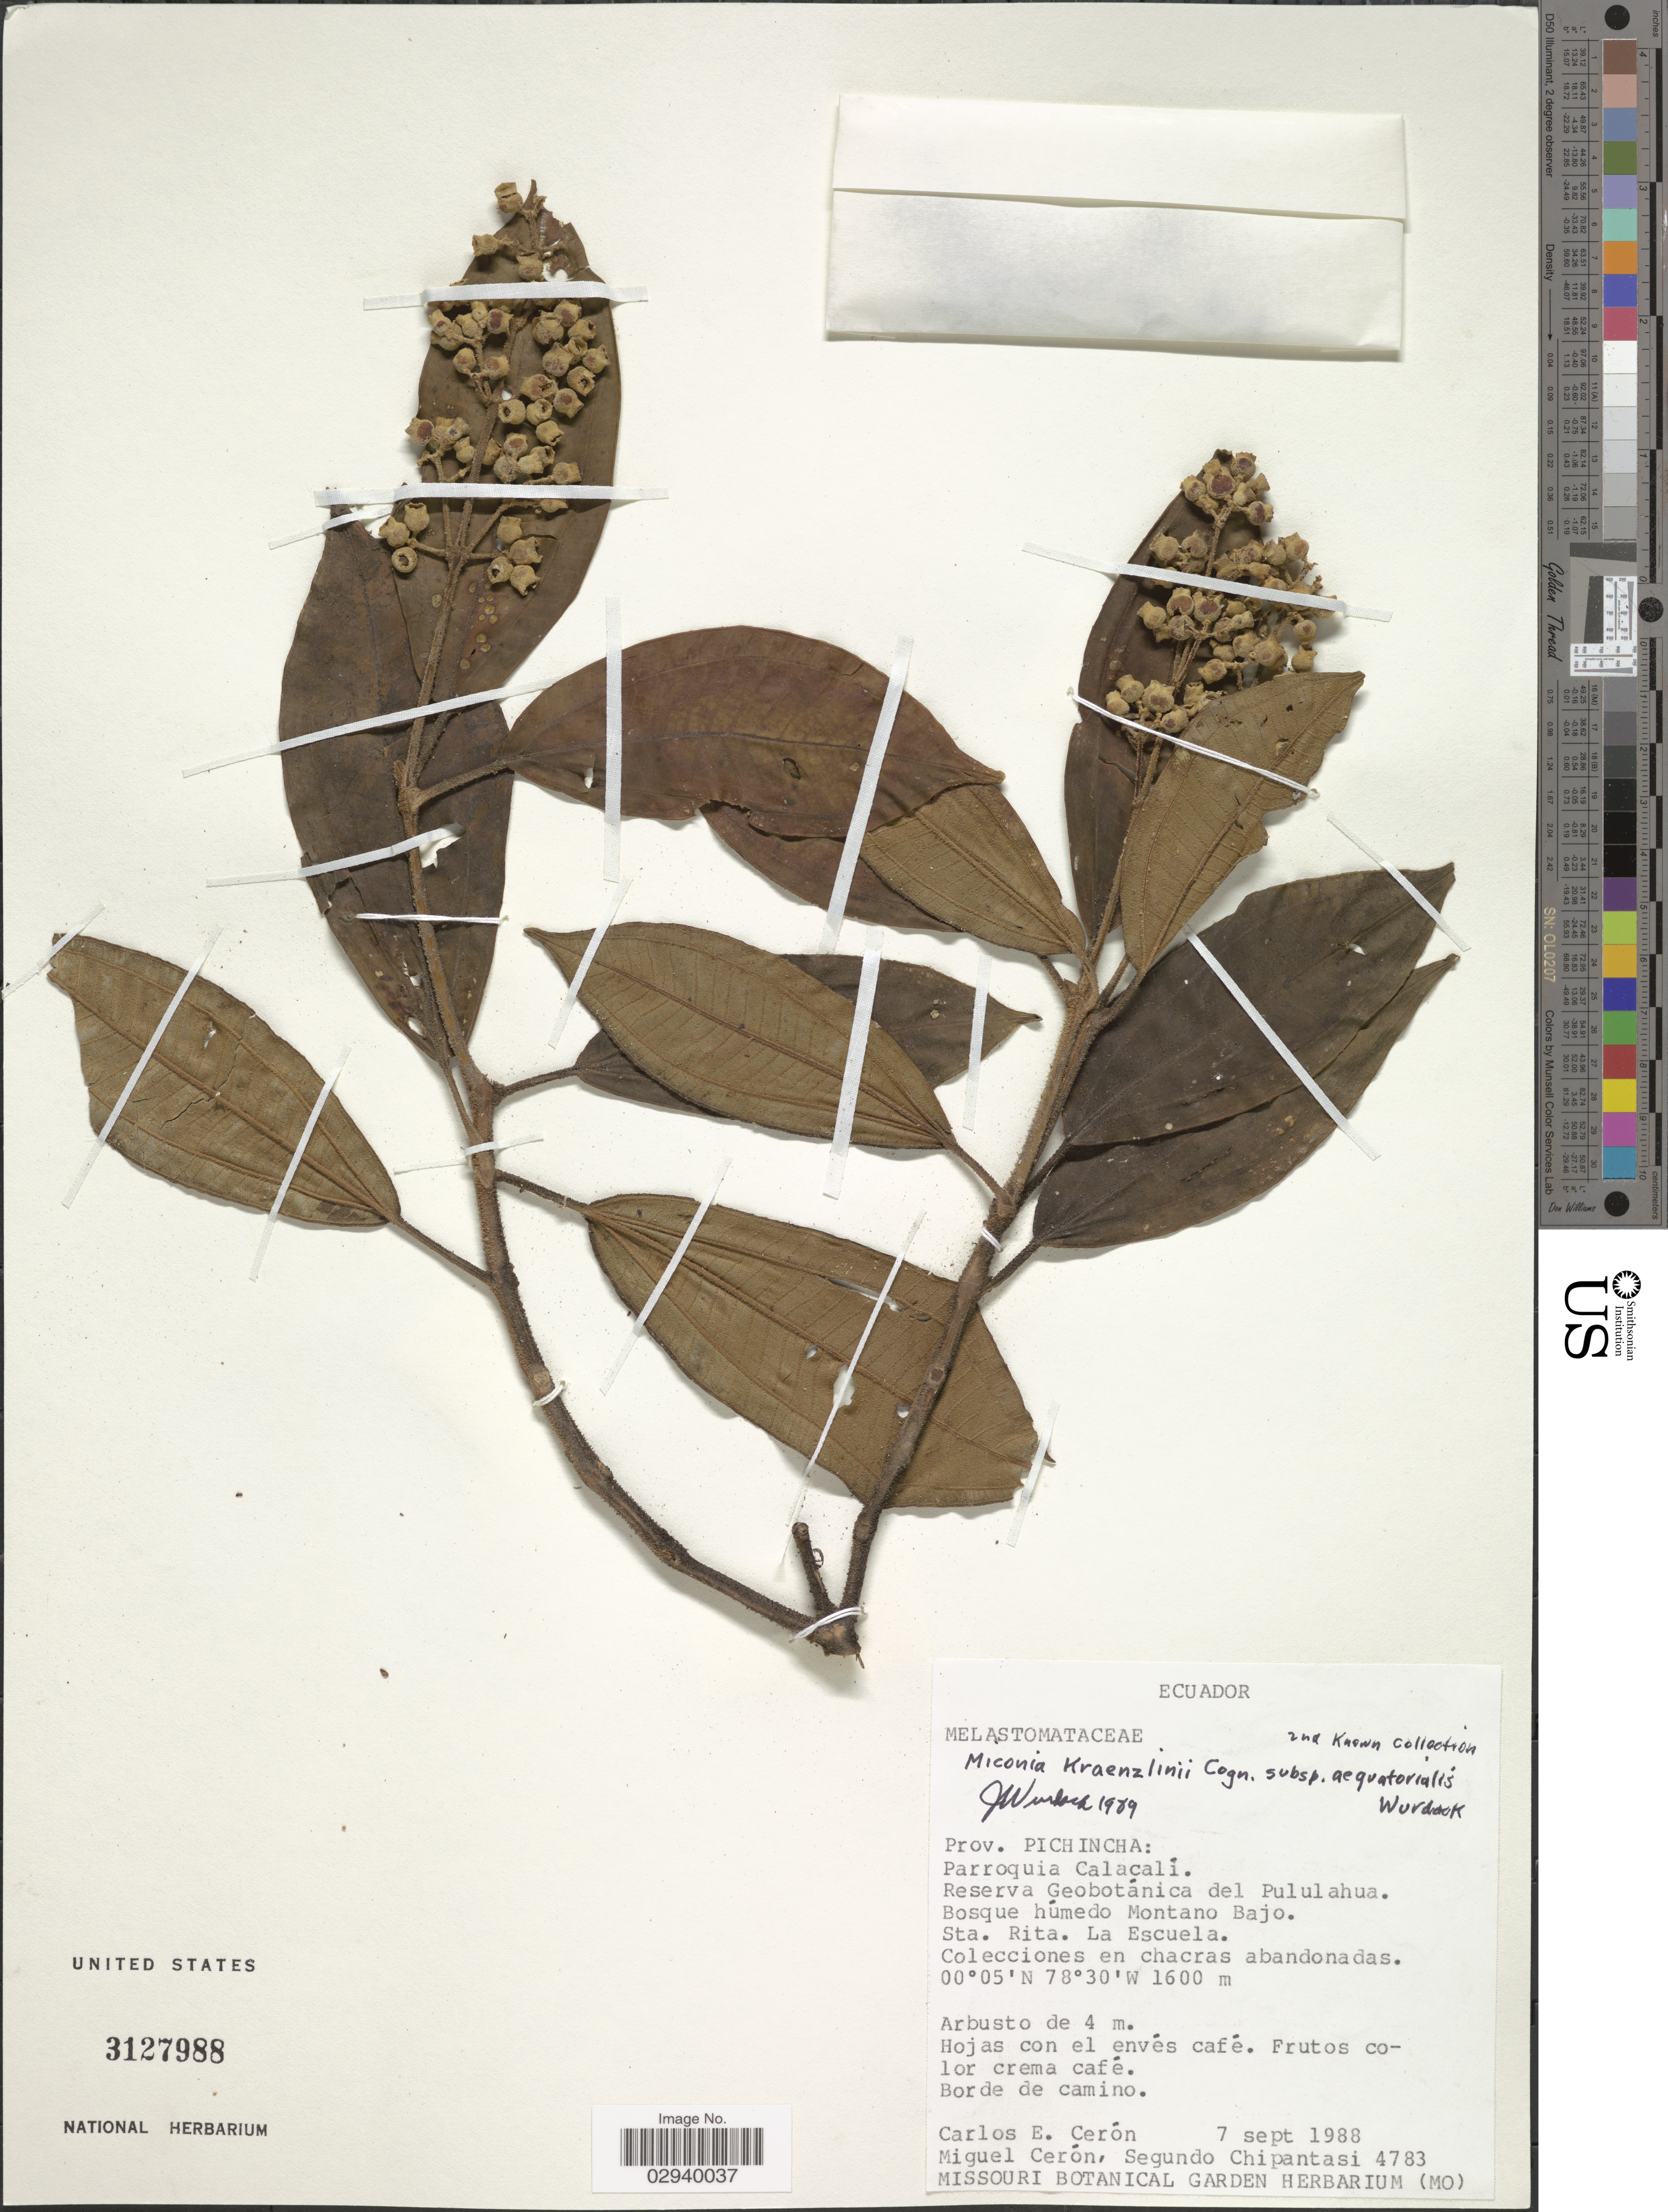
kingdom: Plantae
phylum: Tracheophyta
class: Magnoliopsida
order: Myrtales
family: Melastomataceae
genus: Miconia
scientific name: Miconia kraenzlinii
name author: Cogn.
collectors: C. E. Cerón M., M. Ceron & S. Chipantasi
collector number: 4783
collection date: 1988-09-07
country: Ecuador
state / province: Pichincha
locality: Parroquia Calacalí. Reserva Geobotánica del Pululahua. Bosque húmedo Montano Bajo. Sta. Rita. La Escuela.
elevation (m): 1600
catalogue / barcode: US 3127988